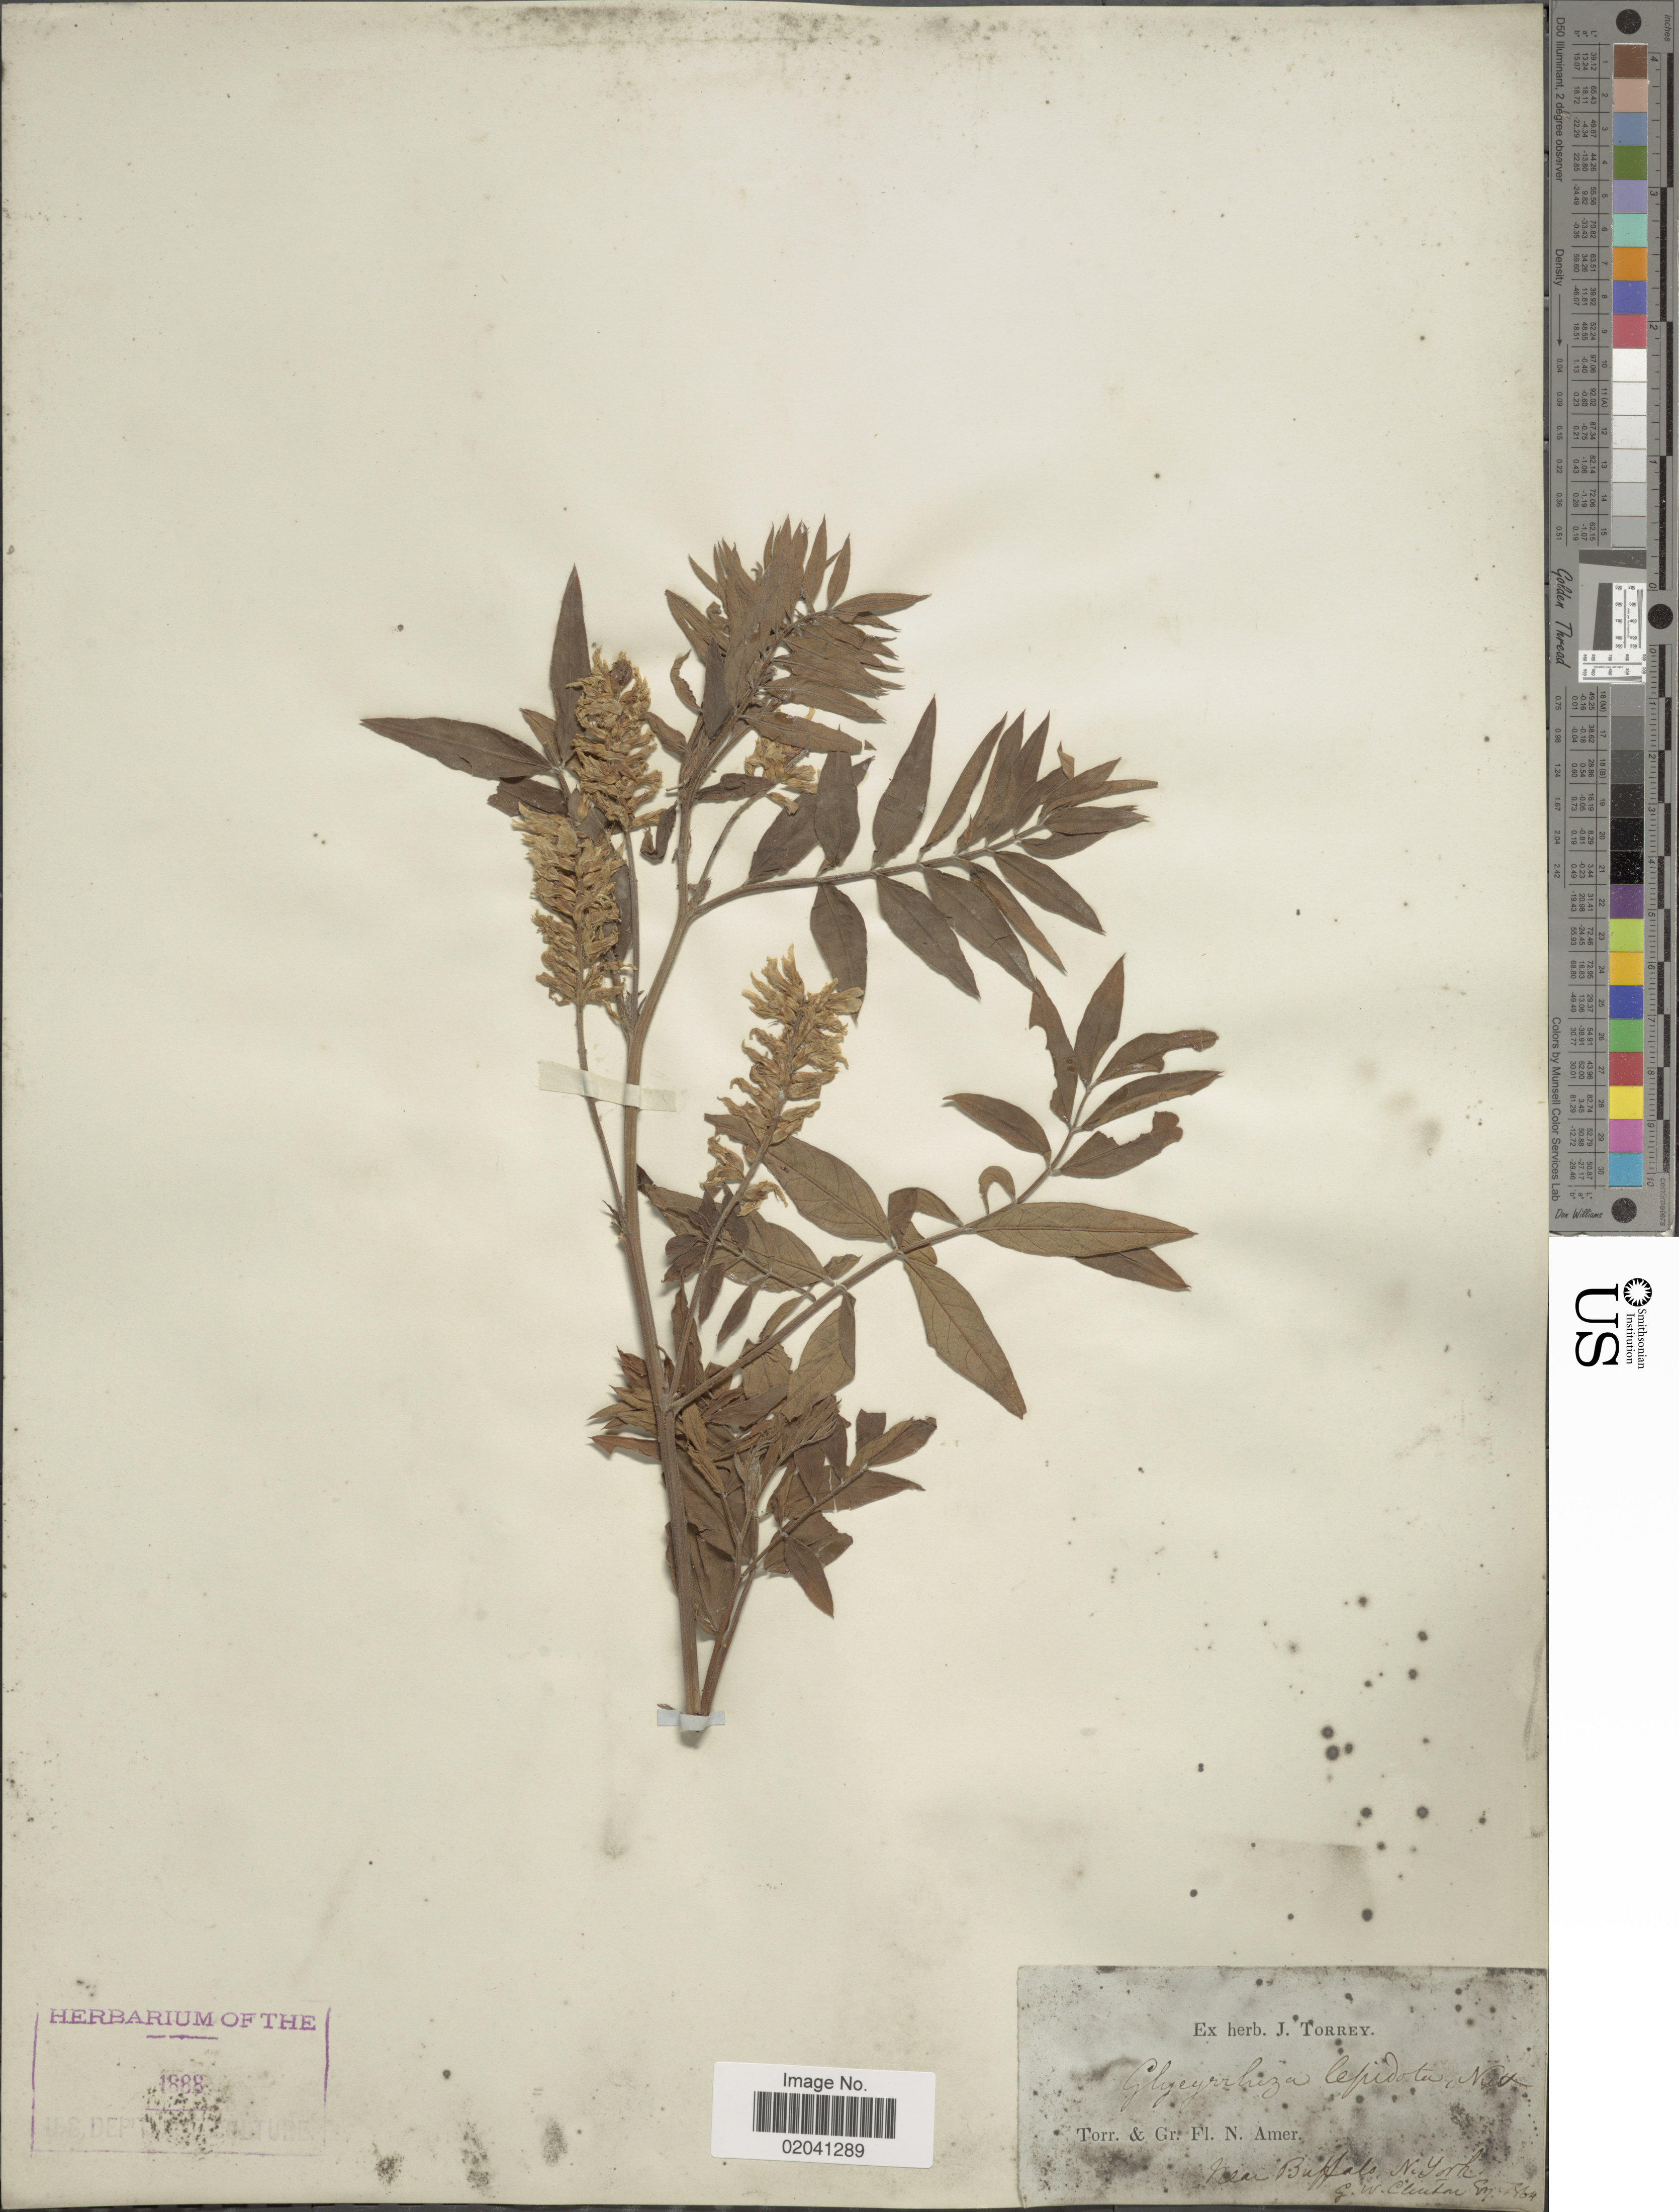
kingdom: Plantae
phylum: Tracheophyta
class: Magnoliopsida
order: Fabales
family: Fabaceae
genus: Glycyrrhiza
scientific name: Glycyrrhiza lepidota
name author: Pursh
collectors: G. W. Clinton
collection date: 1864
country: United States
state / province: New York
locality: Near Buffalo, N. York